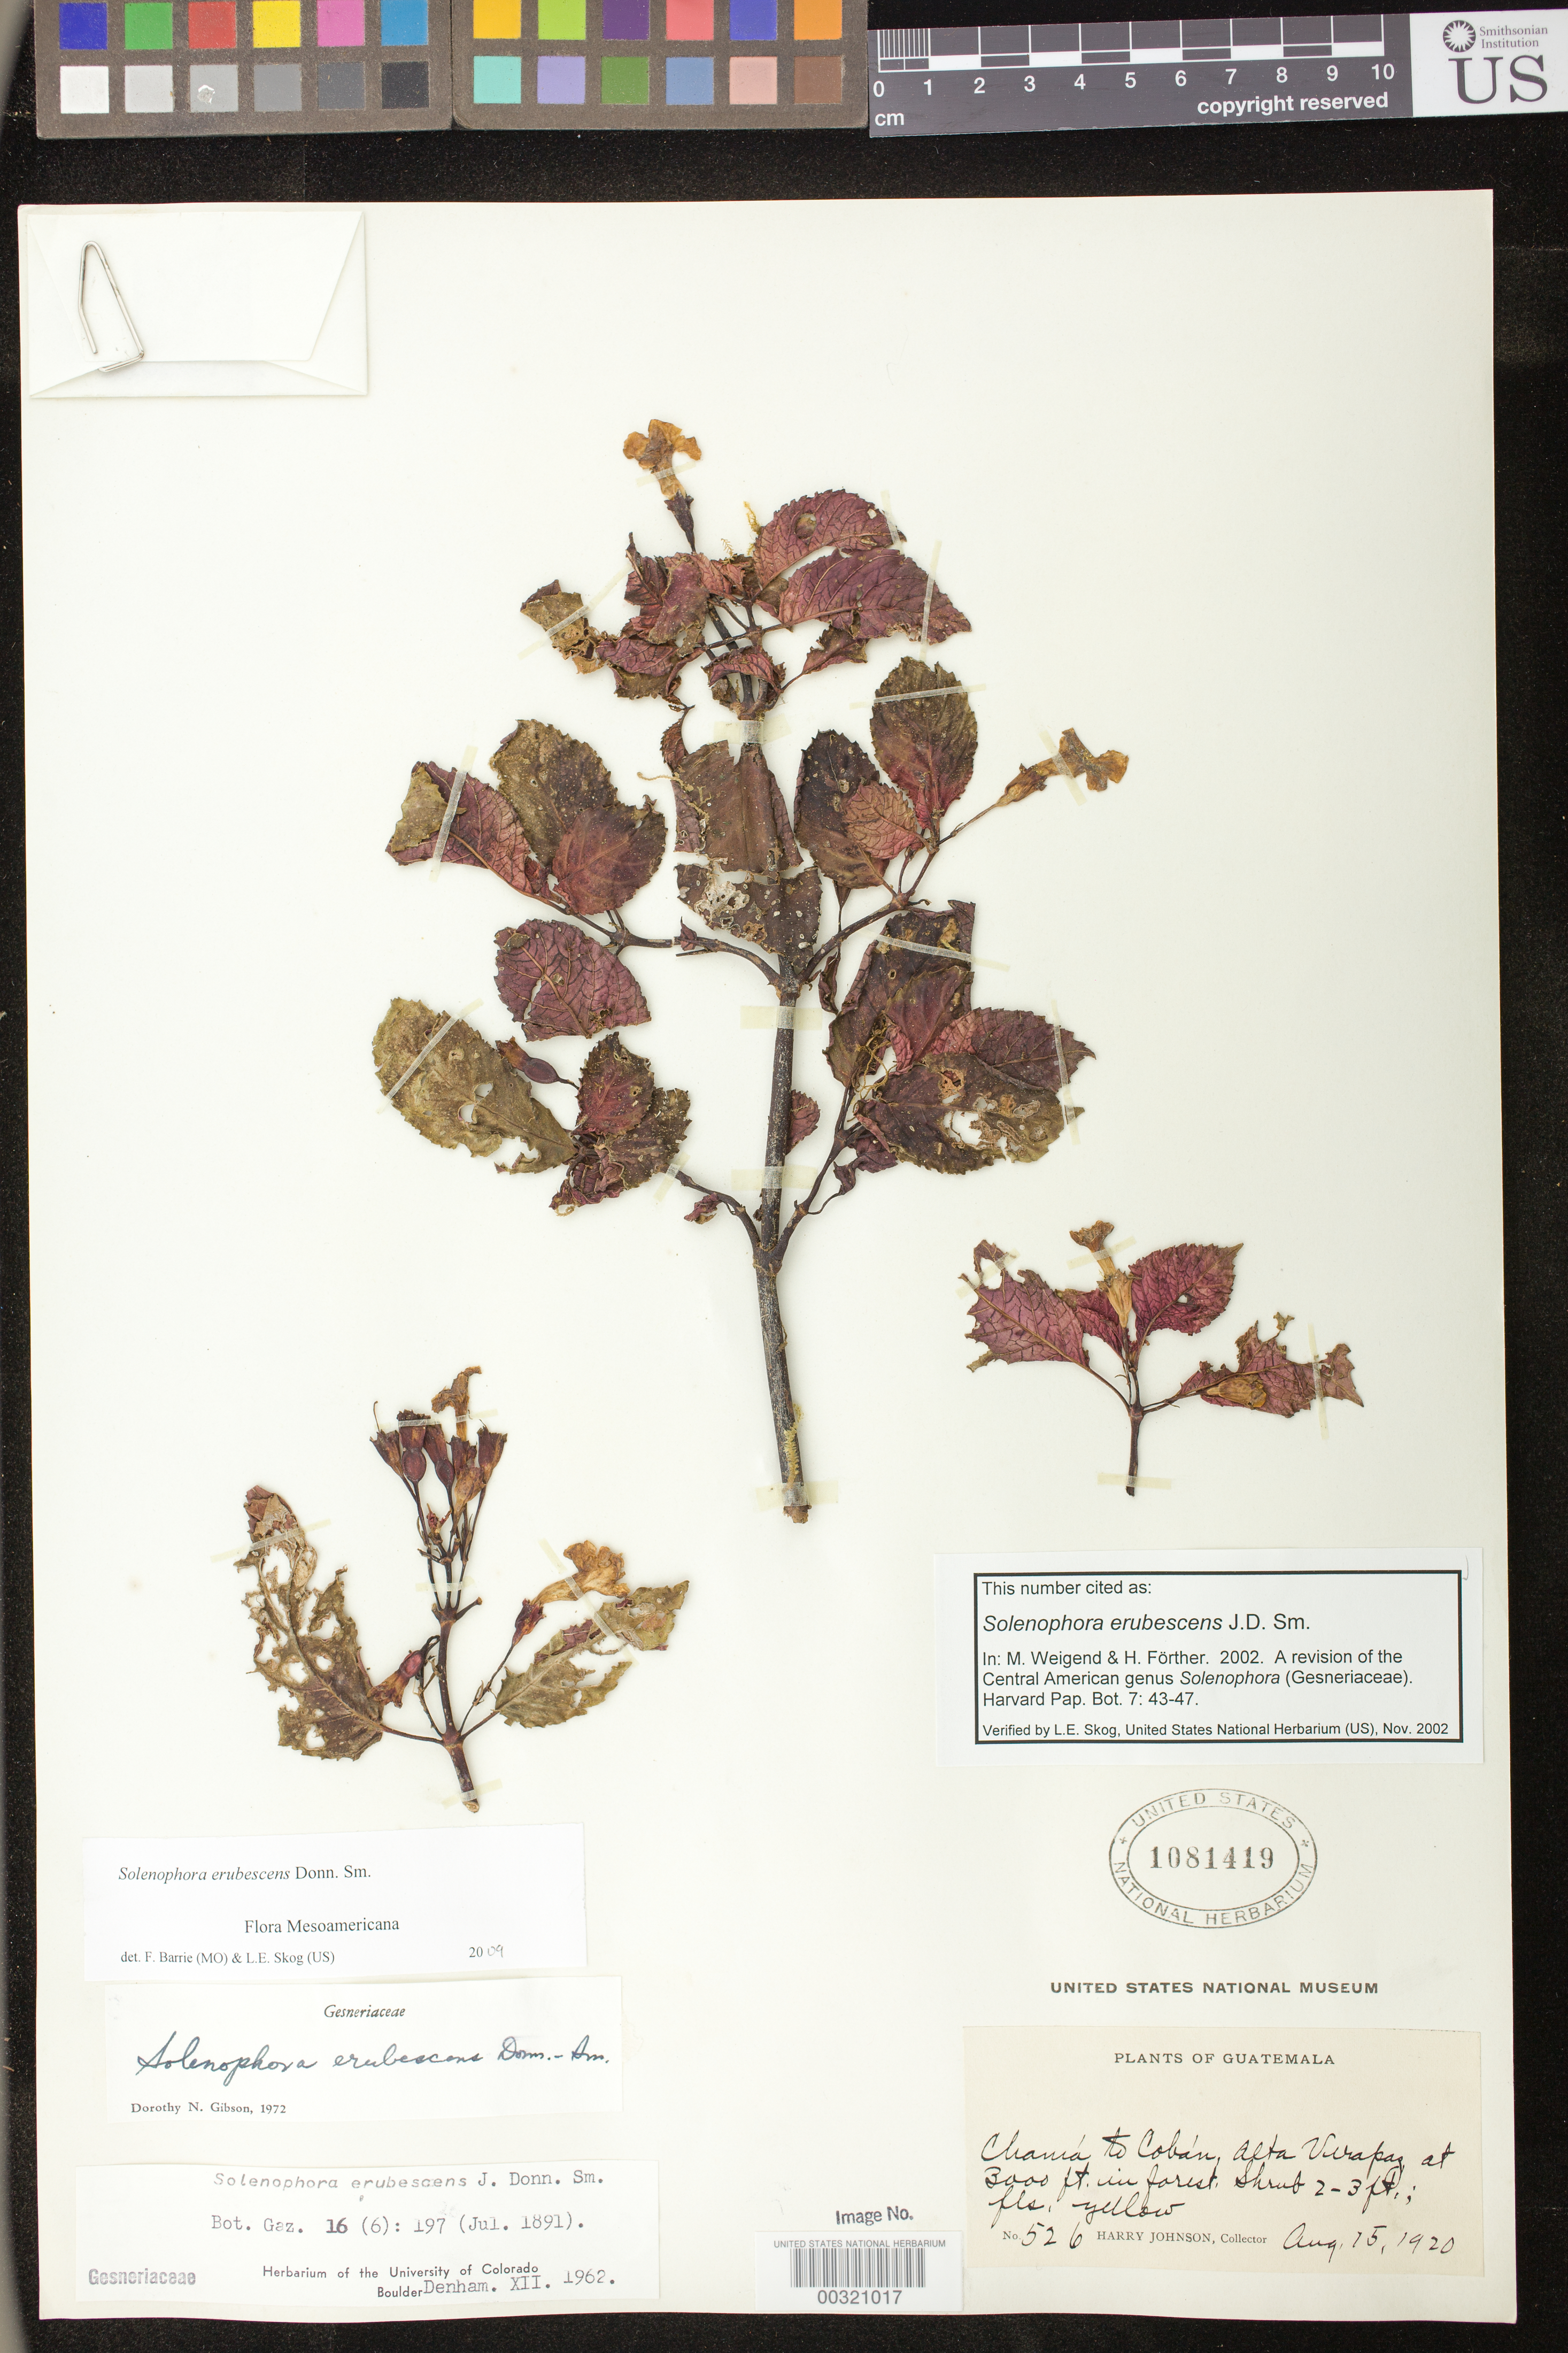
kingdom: Plantae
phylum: Tracheophyta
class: Magnoliopsida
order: Lamiales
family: Gesneriaceae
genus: Solenophora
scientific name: Solenophora erubescens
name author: Donn. Sm.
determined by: Weigend; Förther, Harald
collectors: H. Johnson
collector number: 526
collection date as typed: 15 Aug 1920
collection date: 1920-08-15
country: Guatemala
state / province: Alta Verapaz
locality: Chaniá to Cobán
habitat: In forest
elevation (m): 914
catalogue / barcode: US 1081419